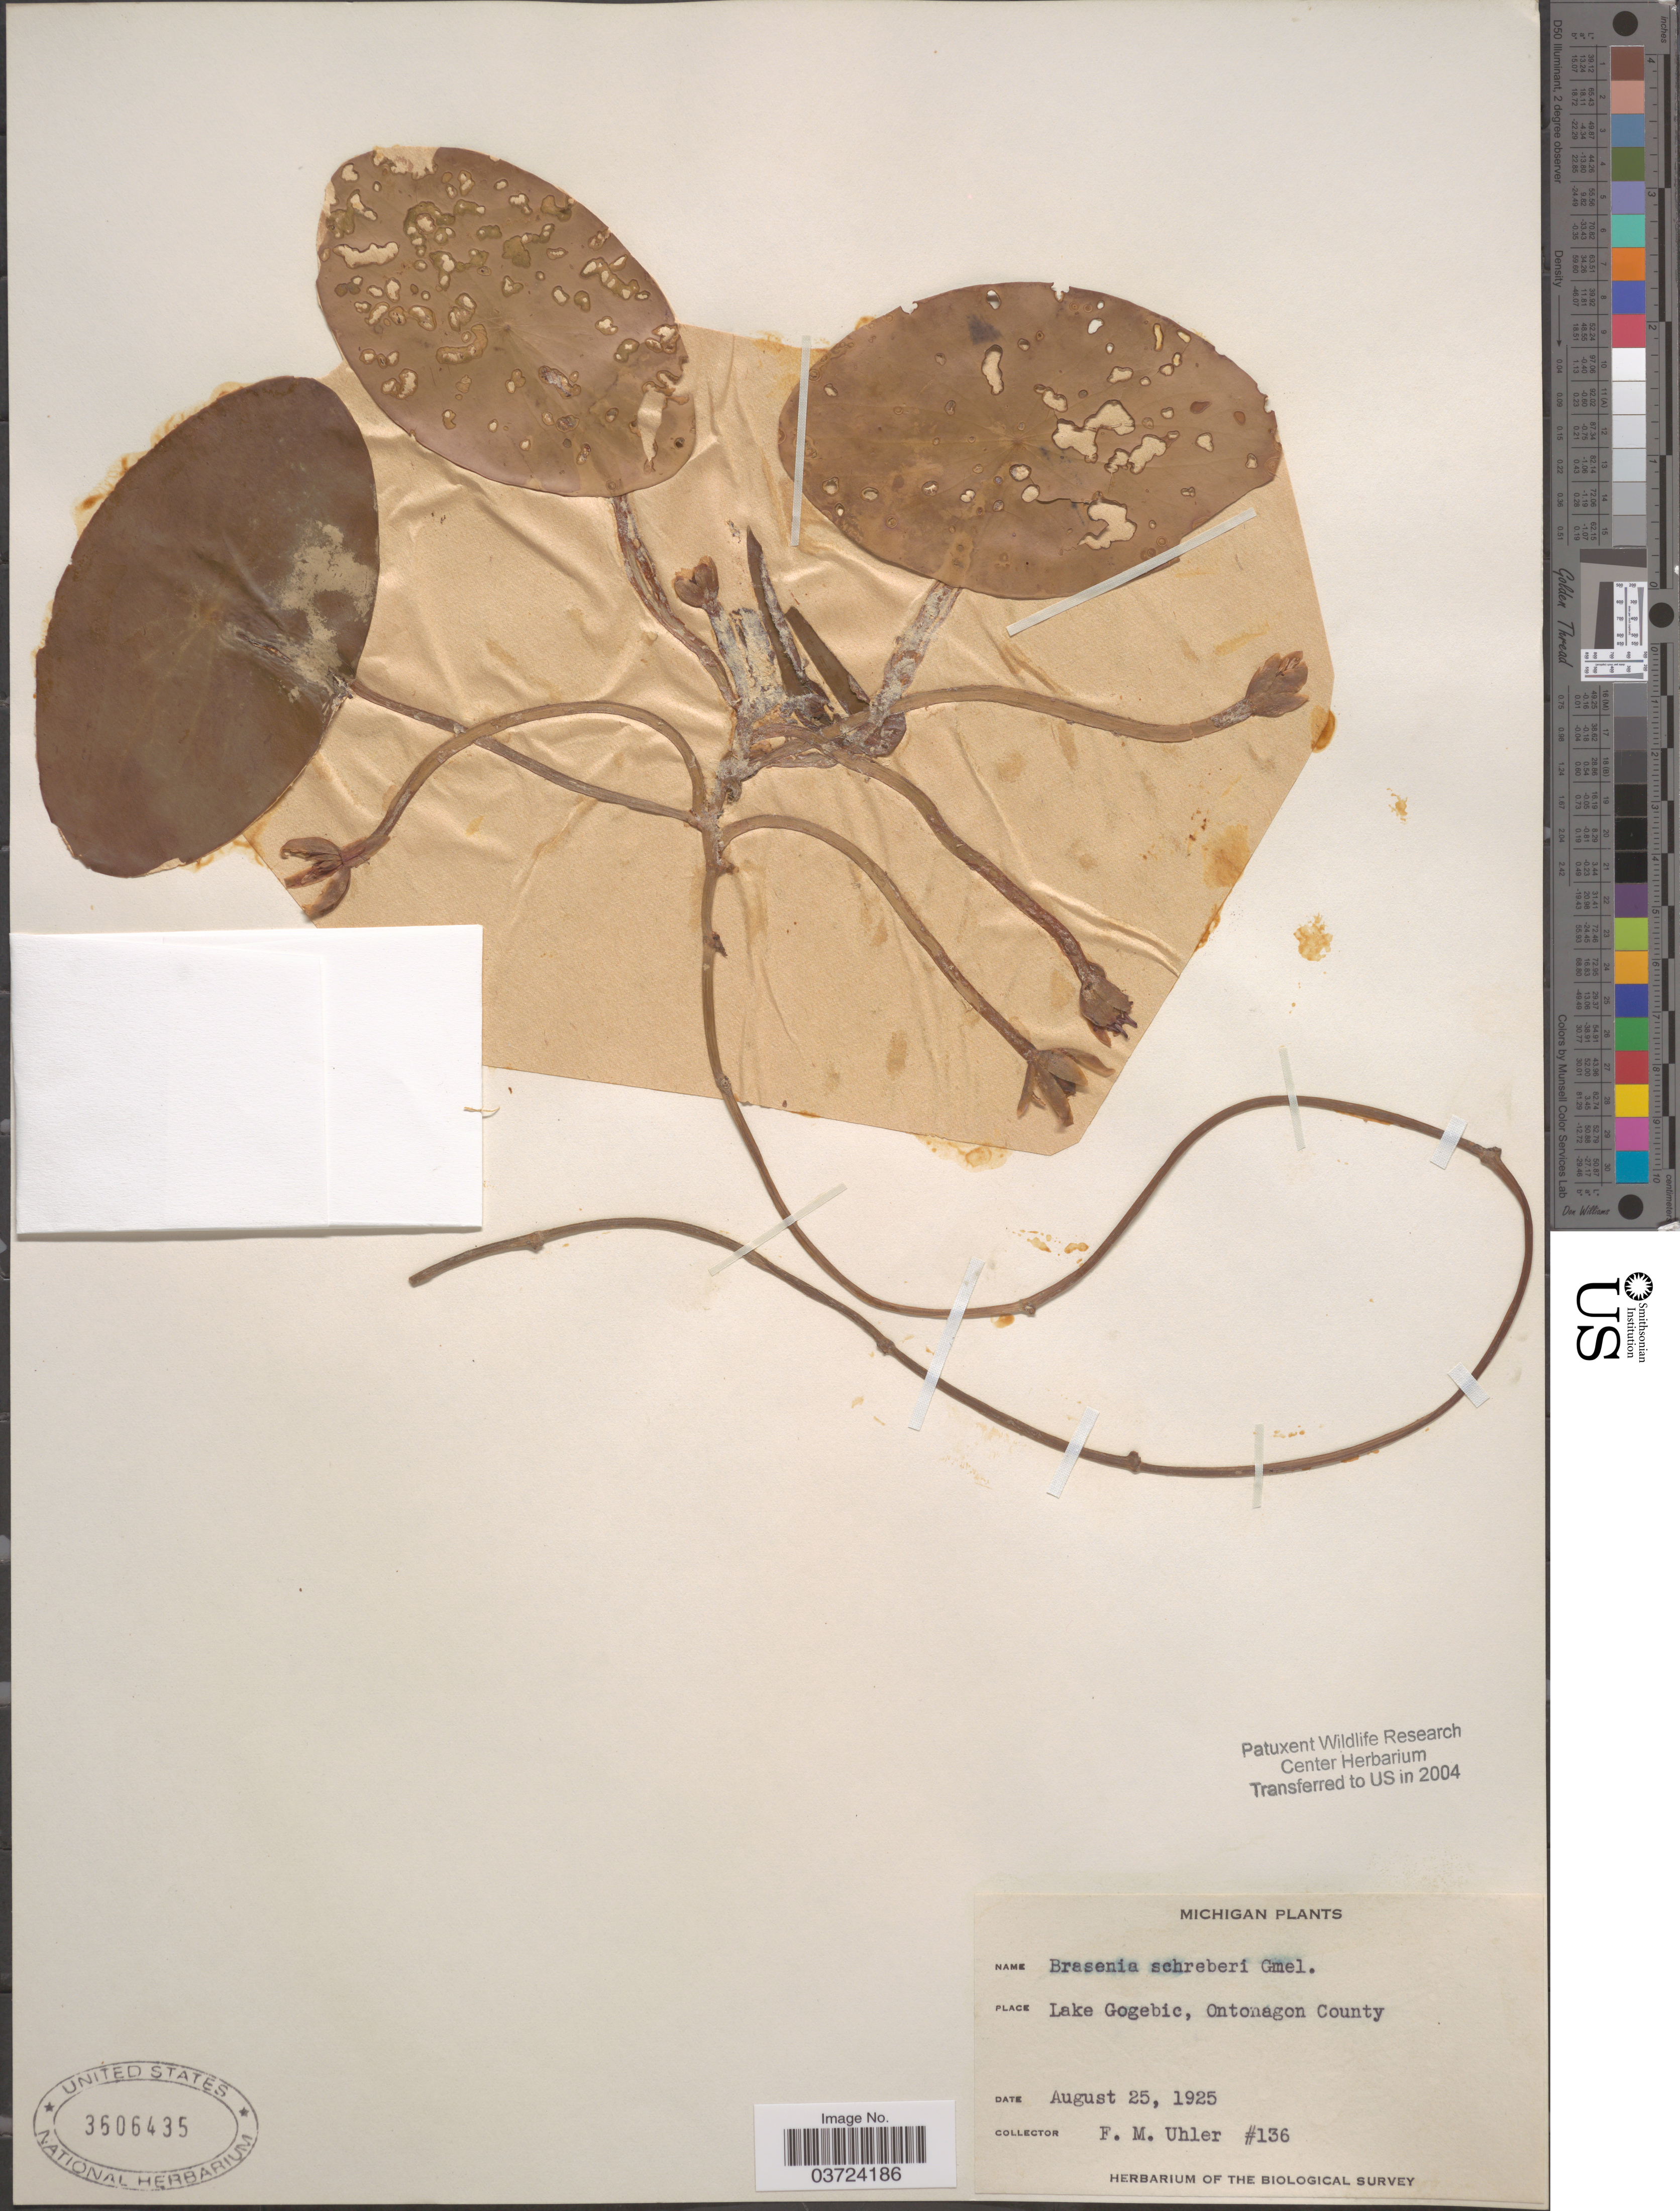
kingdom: Plantae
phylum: Tracheophyta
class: Magnoliopsida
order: Nymphaeales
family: Cabombaceae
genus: Brasenia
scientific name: Brasenia schreberi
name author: J.F. Gmel.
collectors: F. M. Uhler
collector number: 136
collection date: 1925-08-25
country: United States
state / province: Michigan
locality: Lake Gogebic, Ontonagon County.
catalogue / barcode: US 3606435